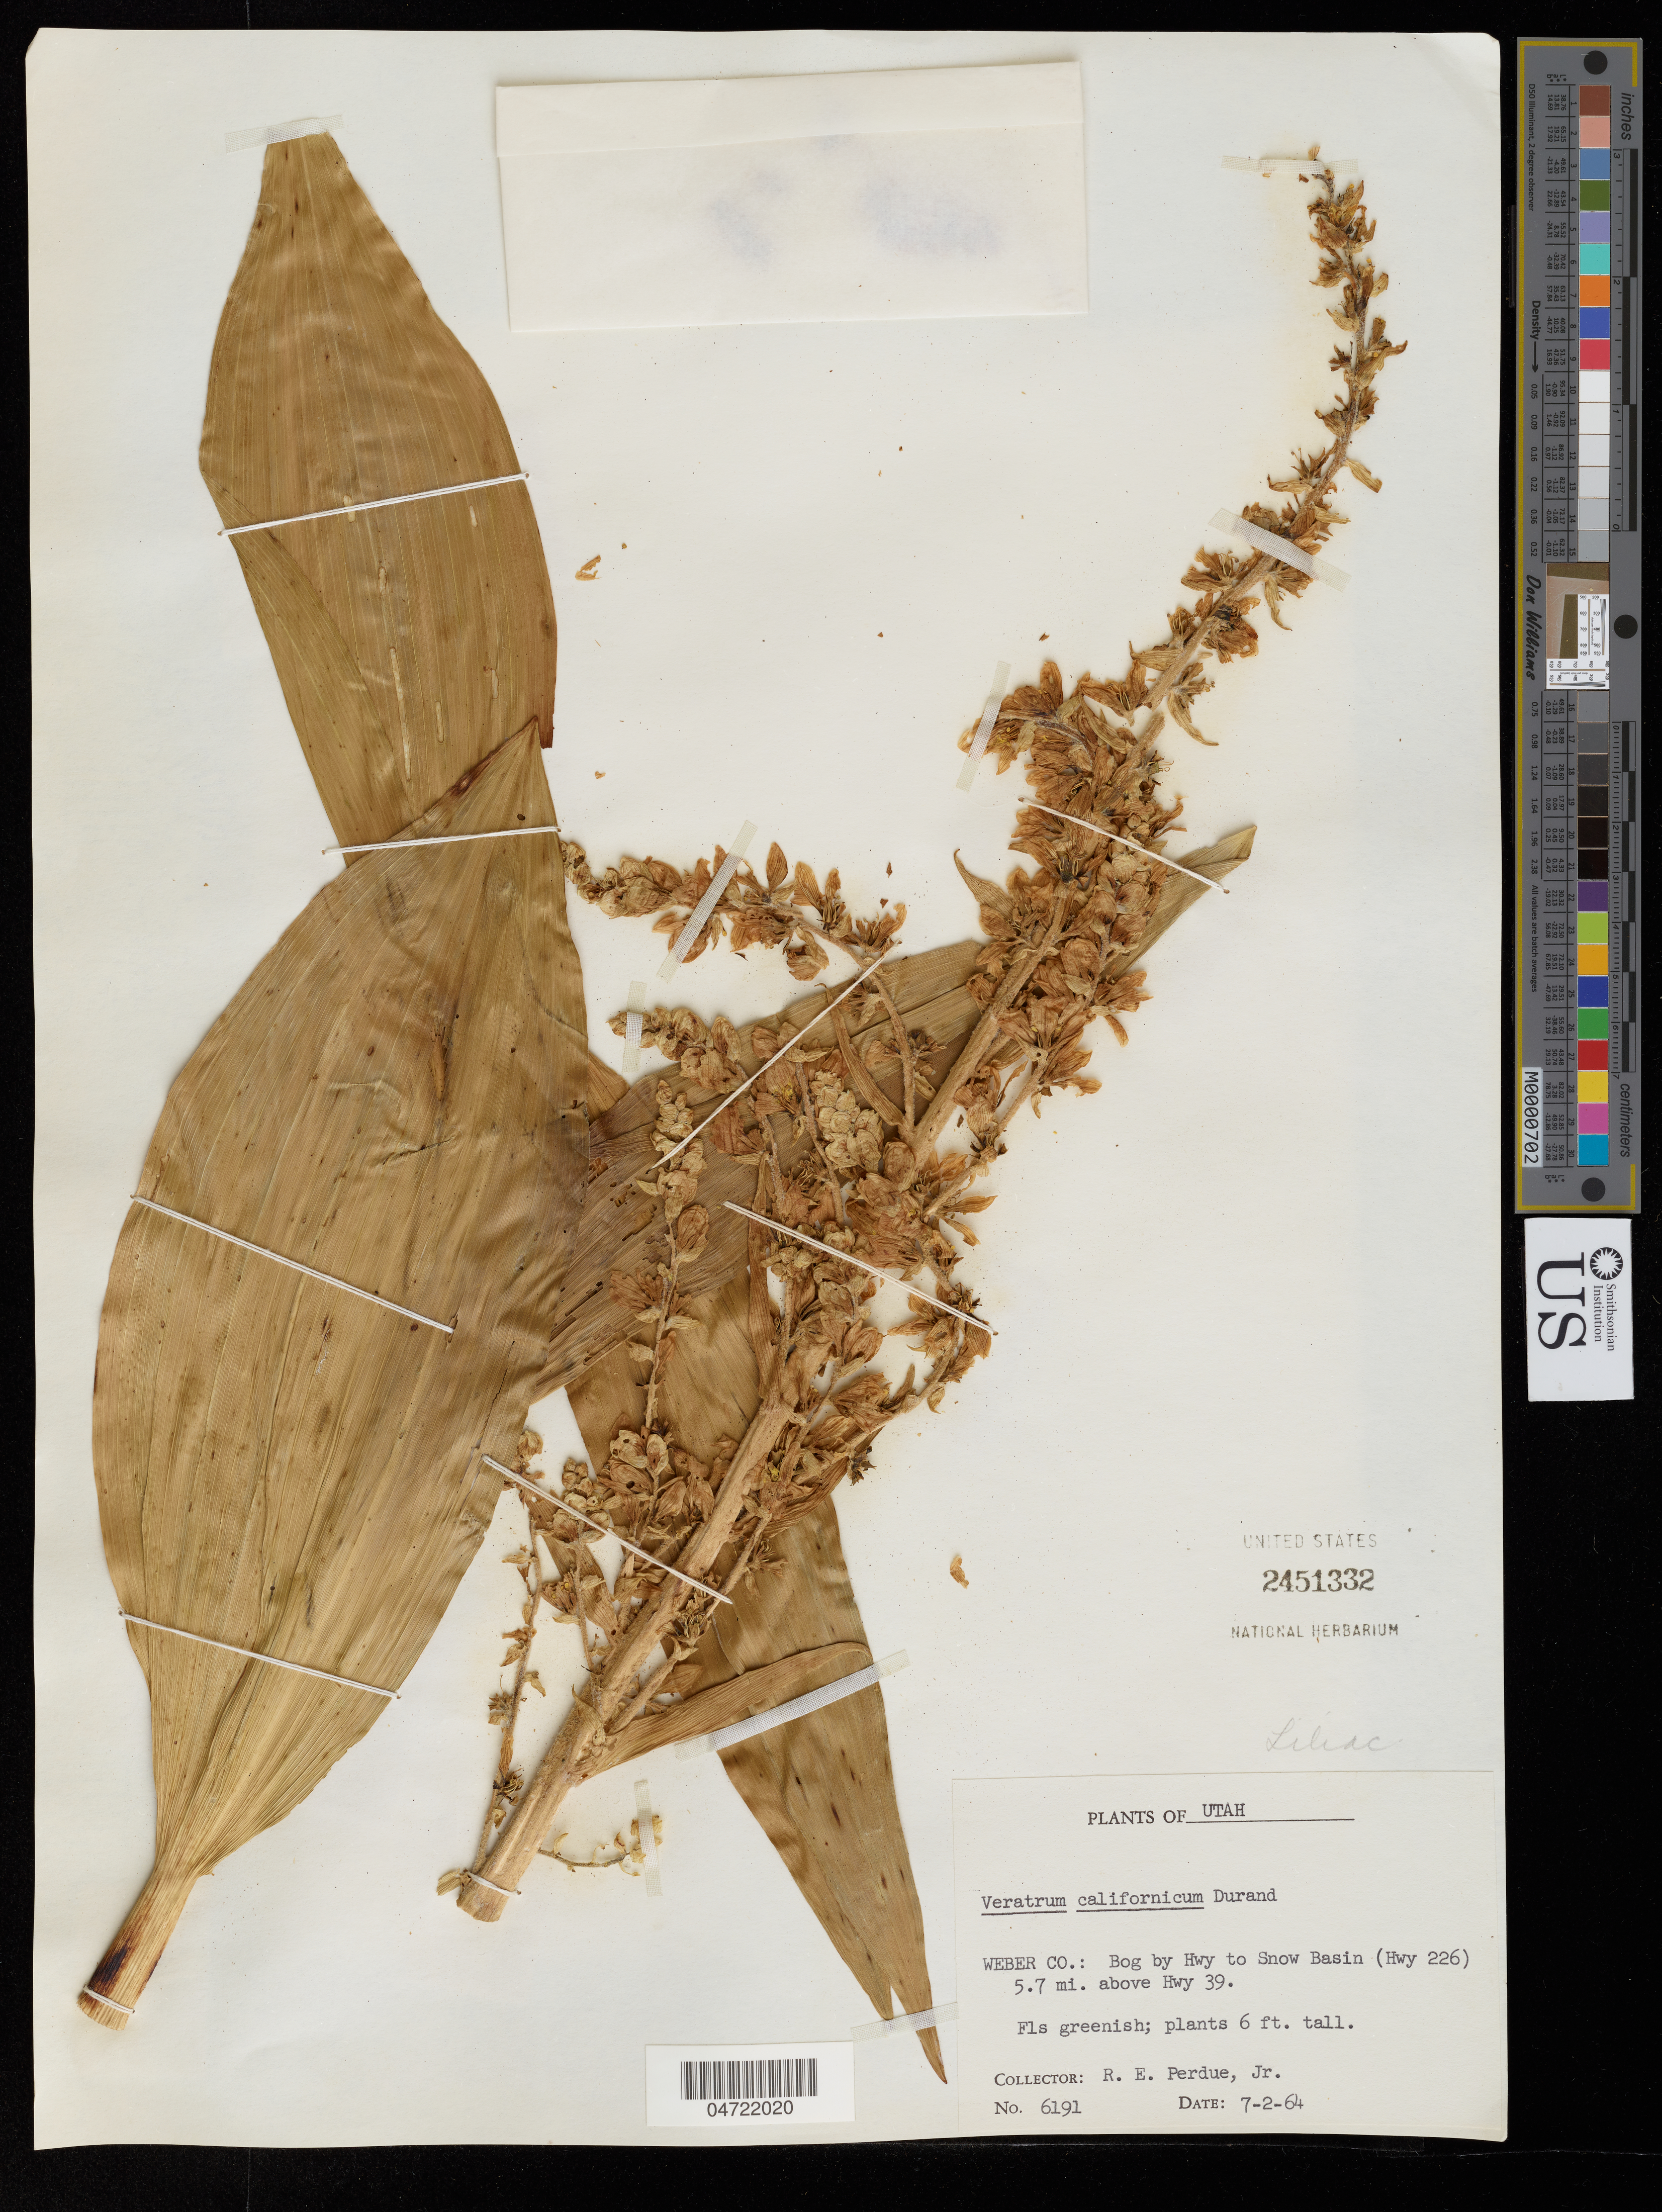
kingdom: Plantae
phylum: Tracheophyta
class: Liliopsida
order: Liliales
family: Melanthiaceae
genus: Veratrum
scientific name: Veratrum californicum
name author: Durand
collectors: R. E. Perdue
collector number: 6191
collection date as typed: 2 Jul 1964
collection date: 1964-07-02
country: United States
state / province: Utah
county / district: Weber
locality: By Hwy to Snow Basin (Hwy 226) 5.7 mi above Hwy 39.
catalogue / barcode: US 2451332